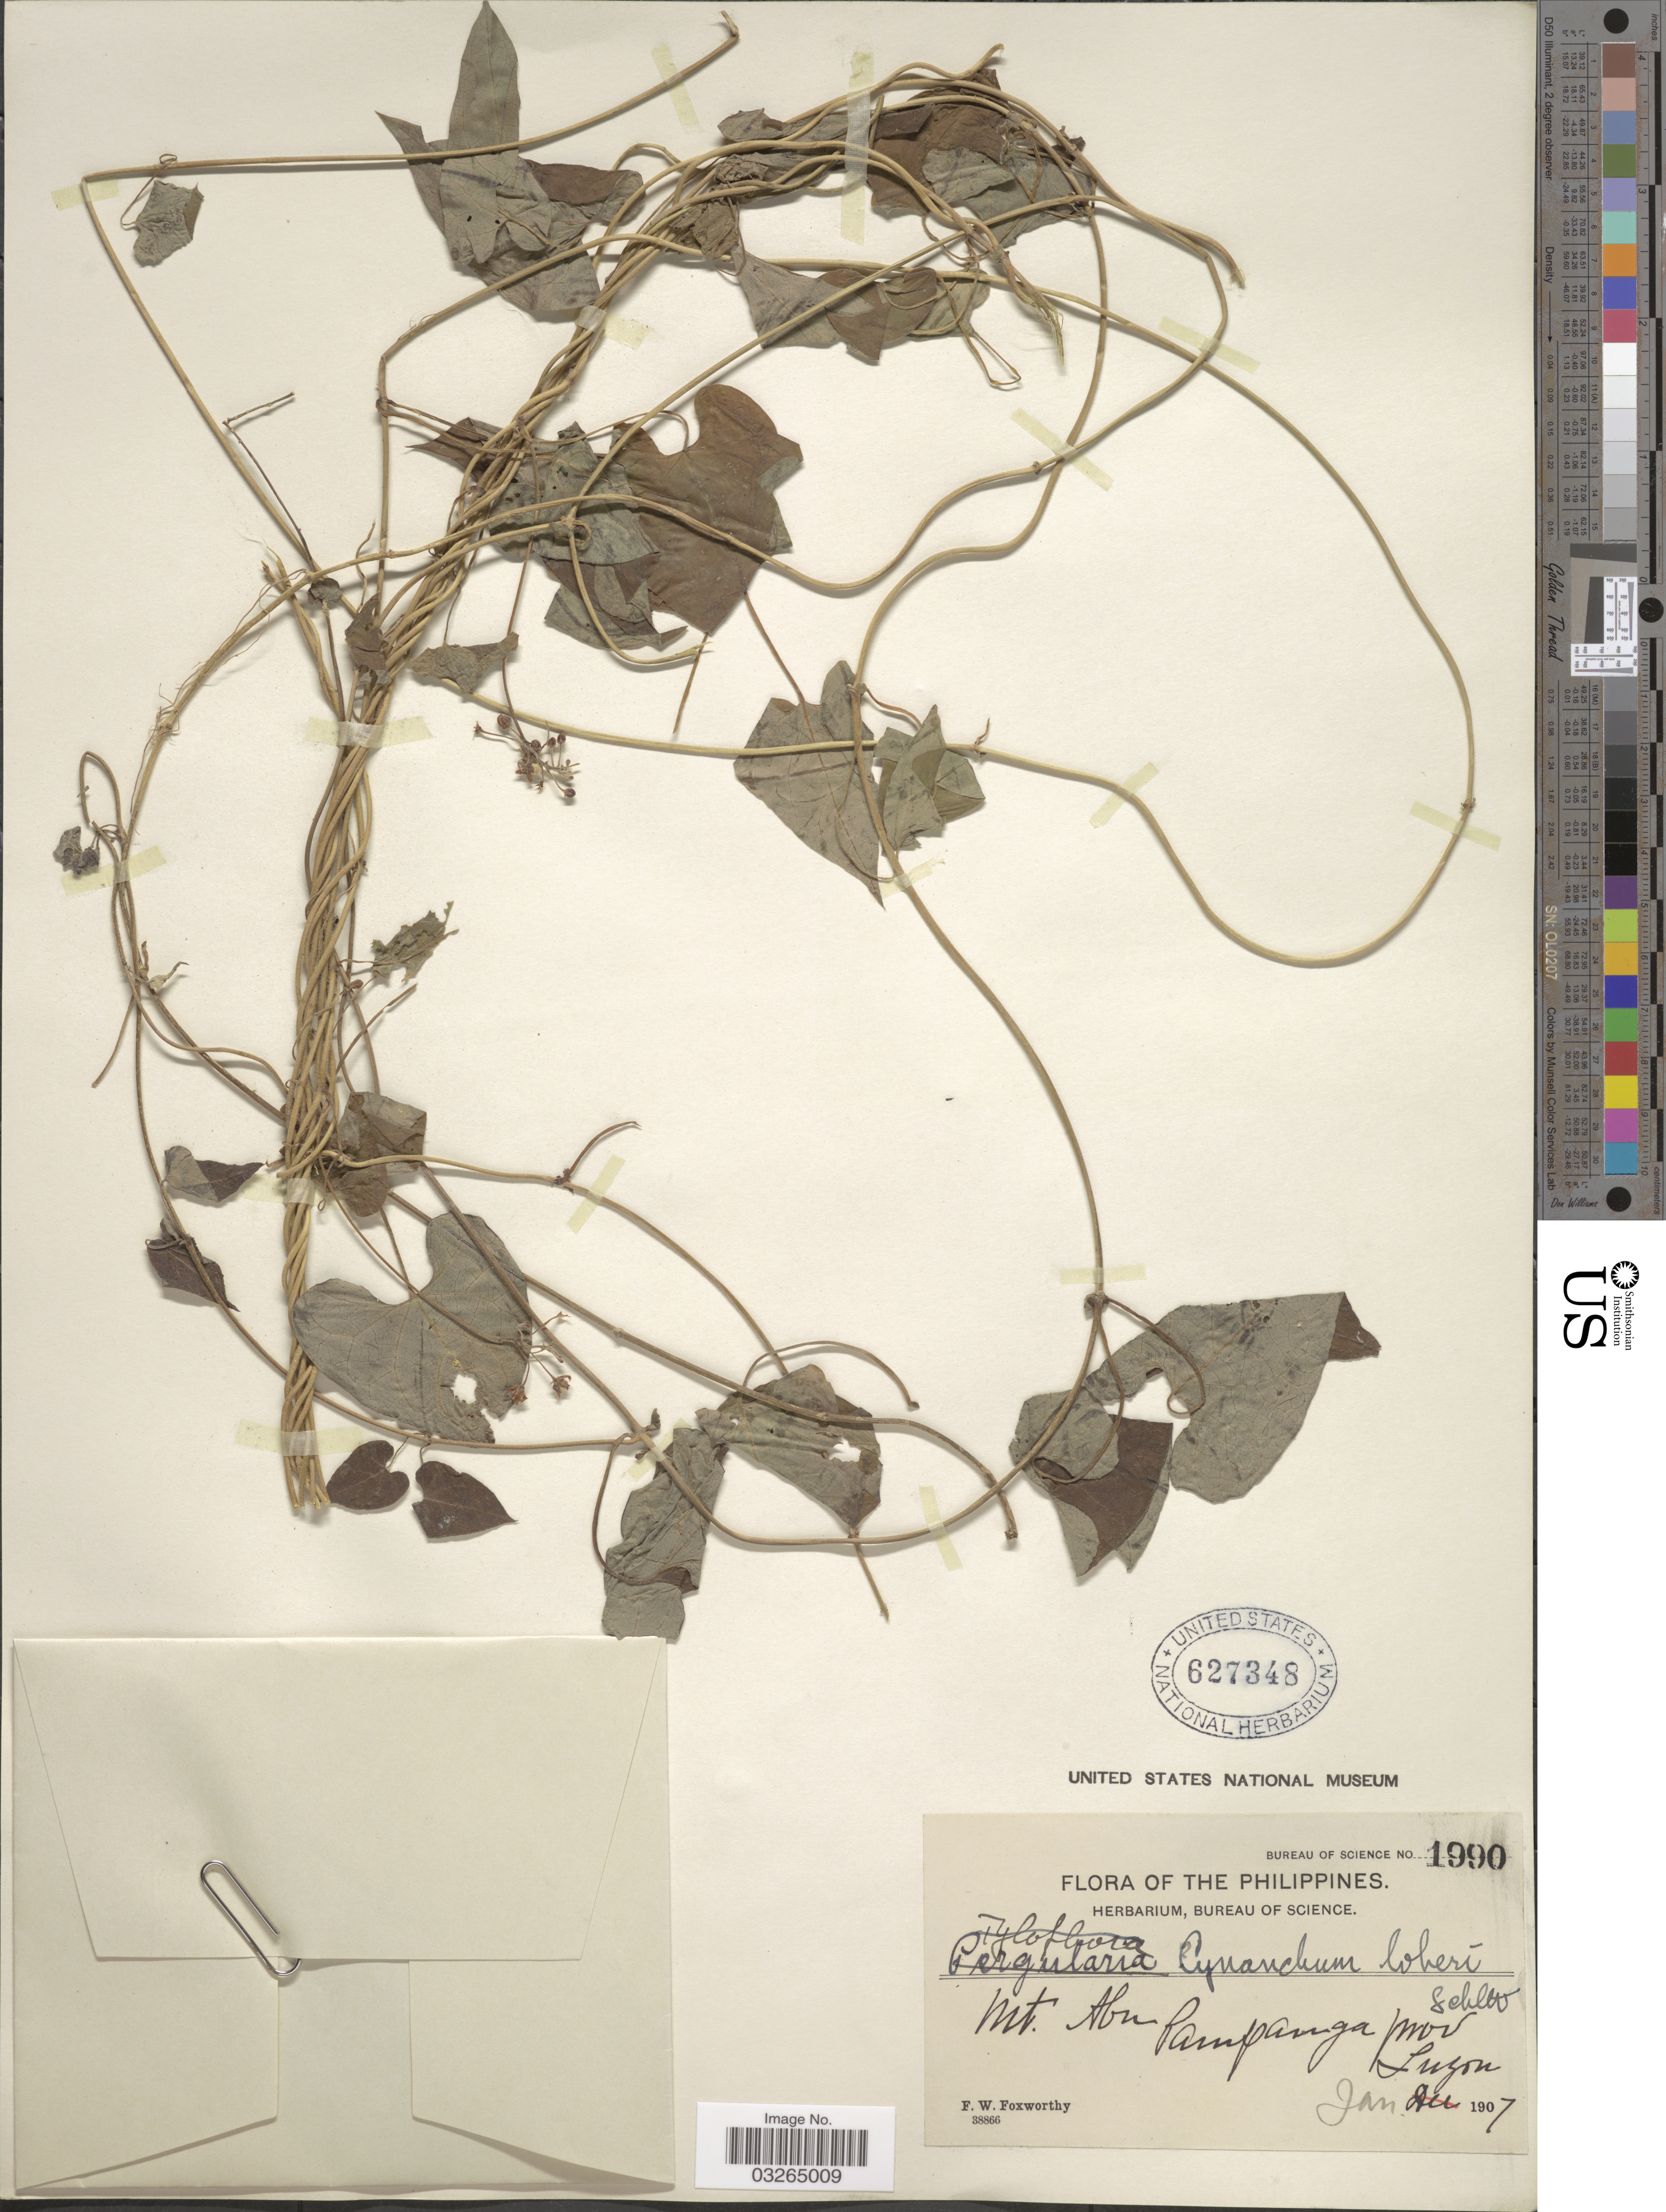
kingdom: Plantae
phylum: Tracheophyta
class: Magnoliopsida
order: Gentianales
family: Apocynaceae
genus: Cynanchum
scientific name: Cynanchum loheri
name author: Schltr. in Perkins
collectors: F. W. Foxworthy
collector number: Bureau of Science 1990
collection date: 1907-01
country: Philippines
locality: Mt. Abu. Pampanga Prov. Luzon.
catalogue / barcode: US 627348